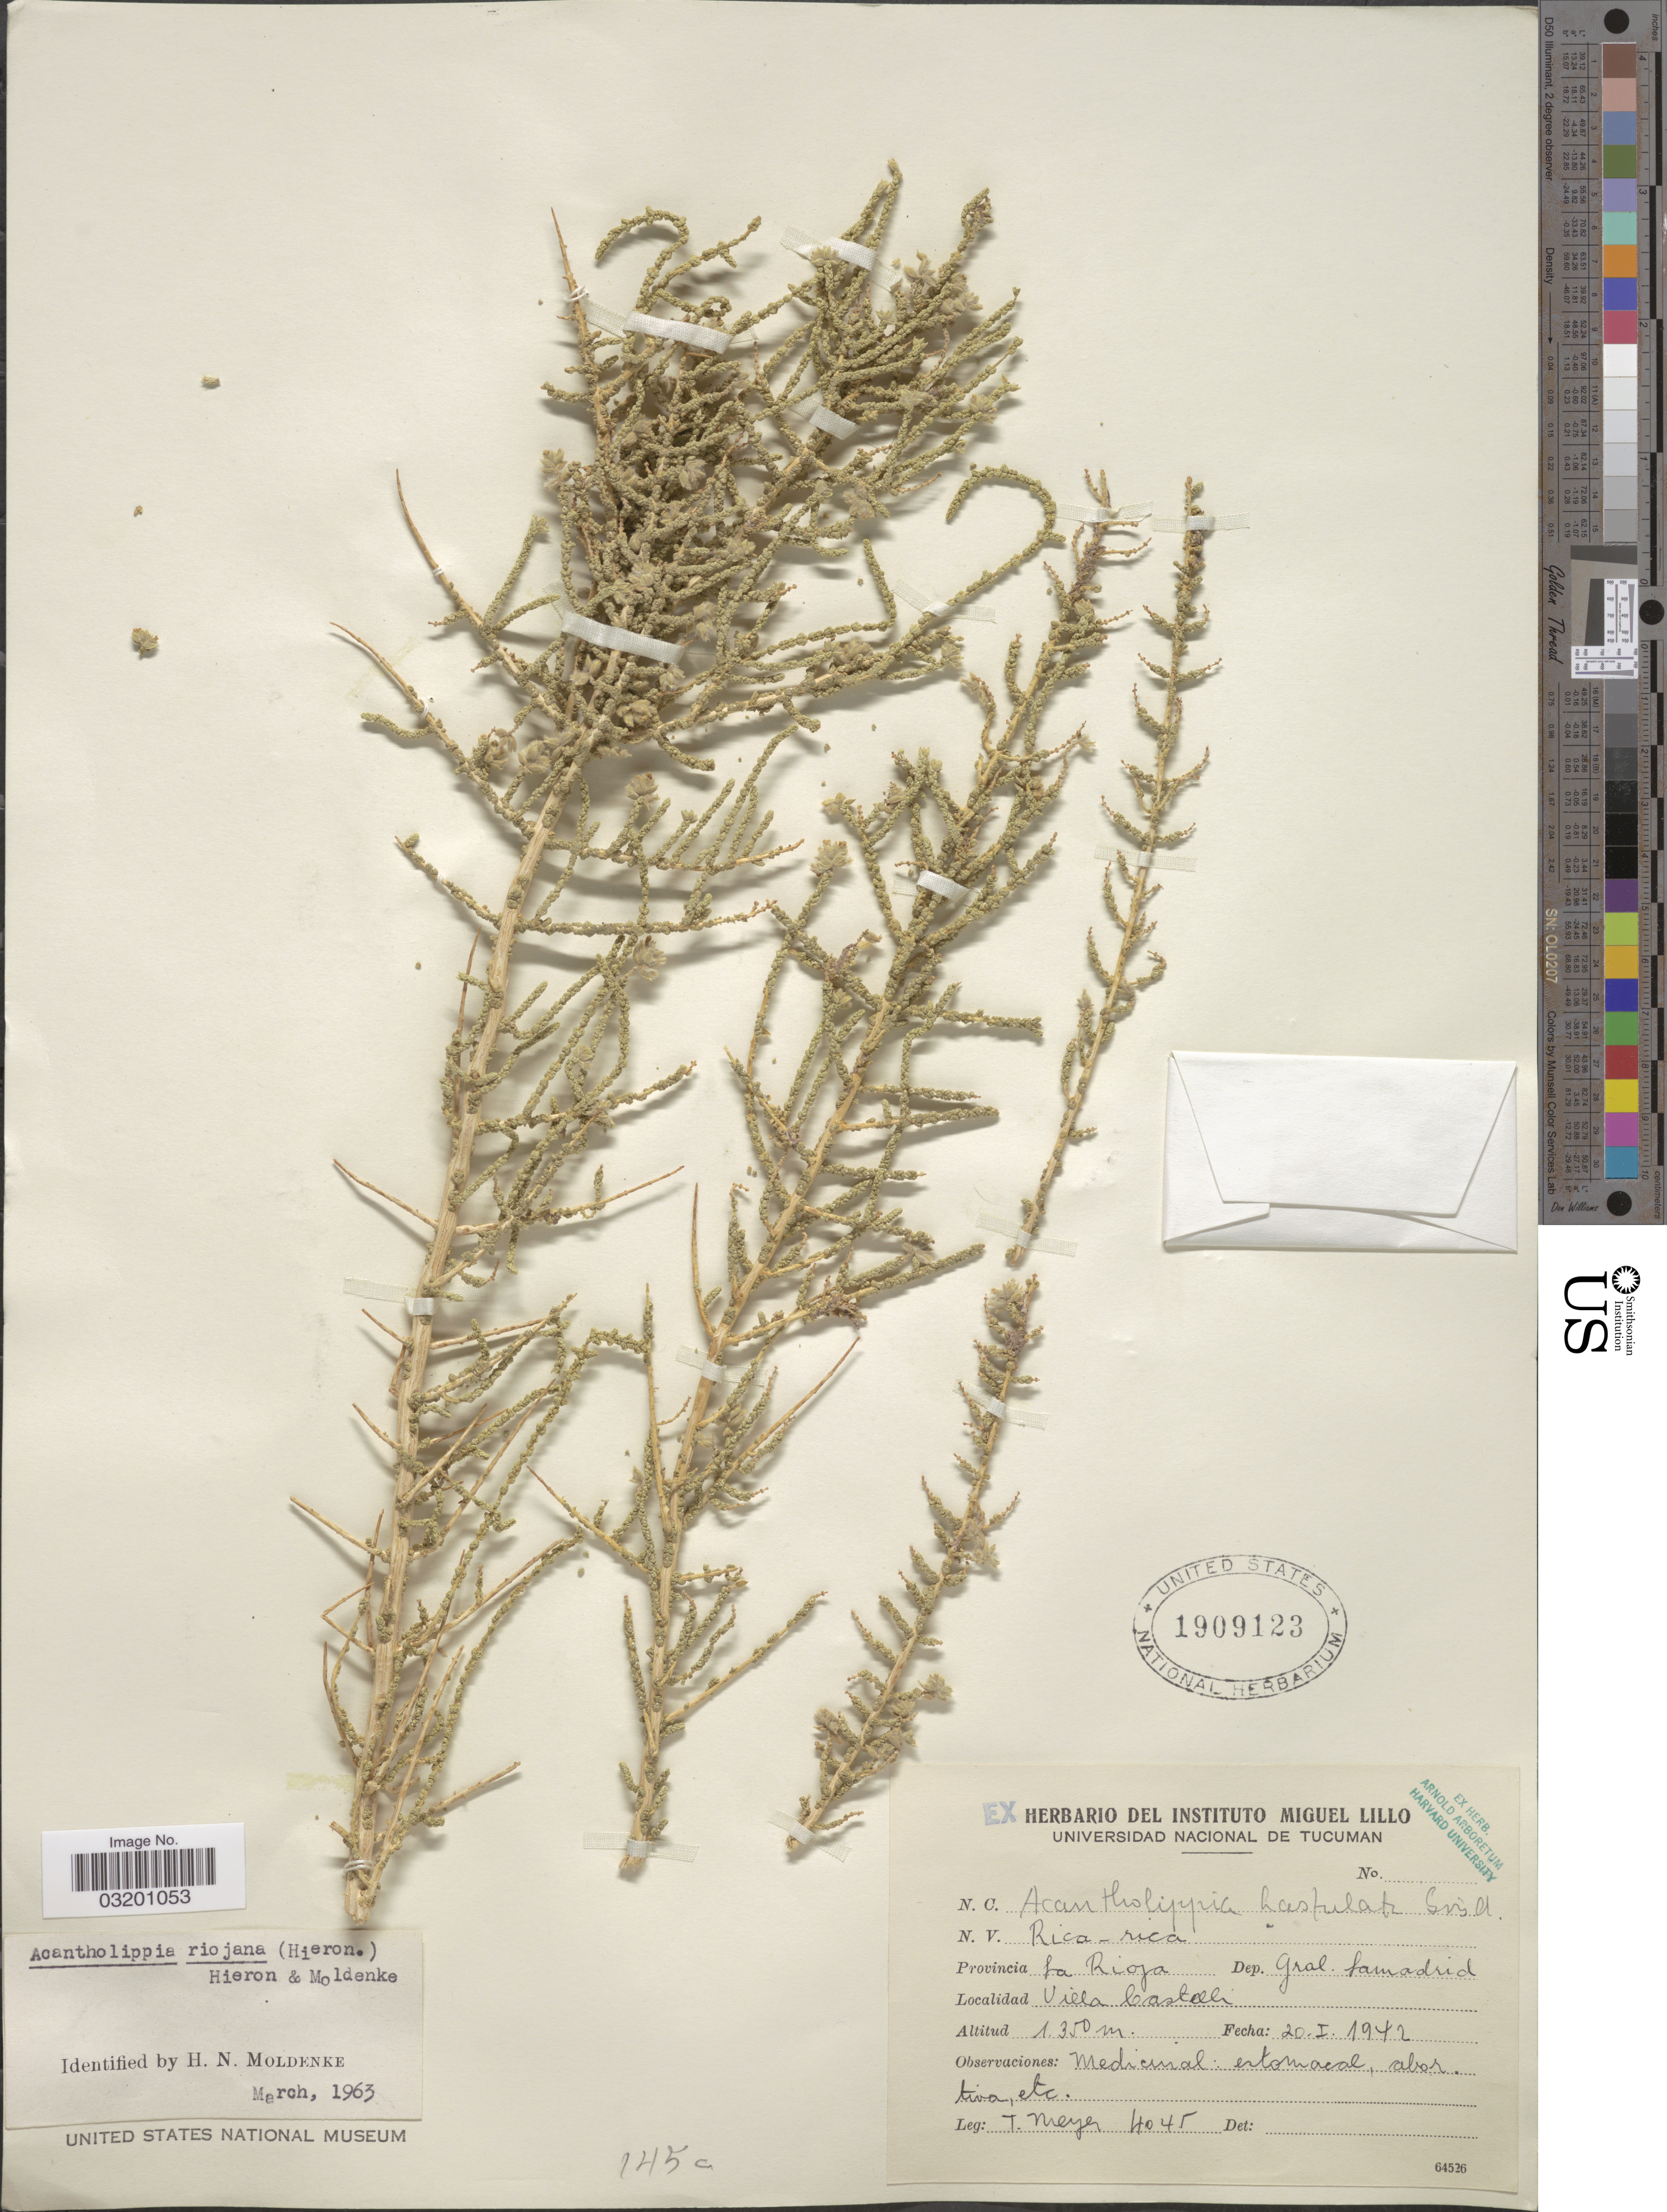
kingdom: Plantae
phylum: Tracheophyta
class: Magnoliopsida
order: Lamiales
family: Verbenaceae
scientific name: Acantholippa riojana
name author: Hieron. ex Moldenke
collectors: T. Meyer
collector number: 4045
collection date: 1942-01-20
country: Argentina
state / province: La Rioja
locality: Dep. Gral. Lamadrid, Villa Castelli.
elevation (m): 1350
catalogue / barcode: US 1909123